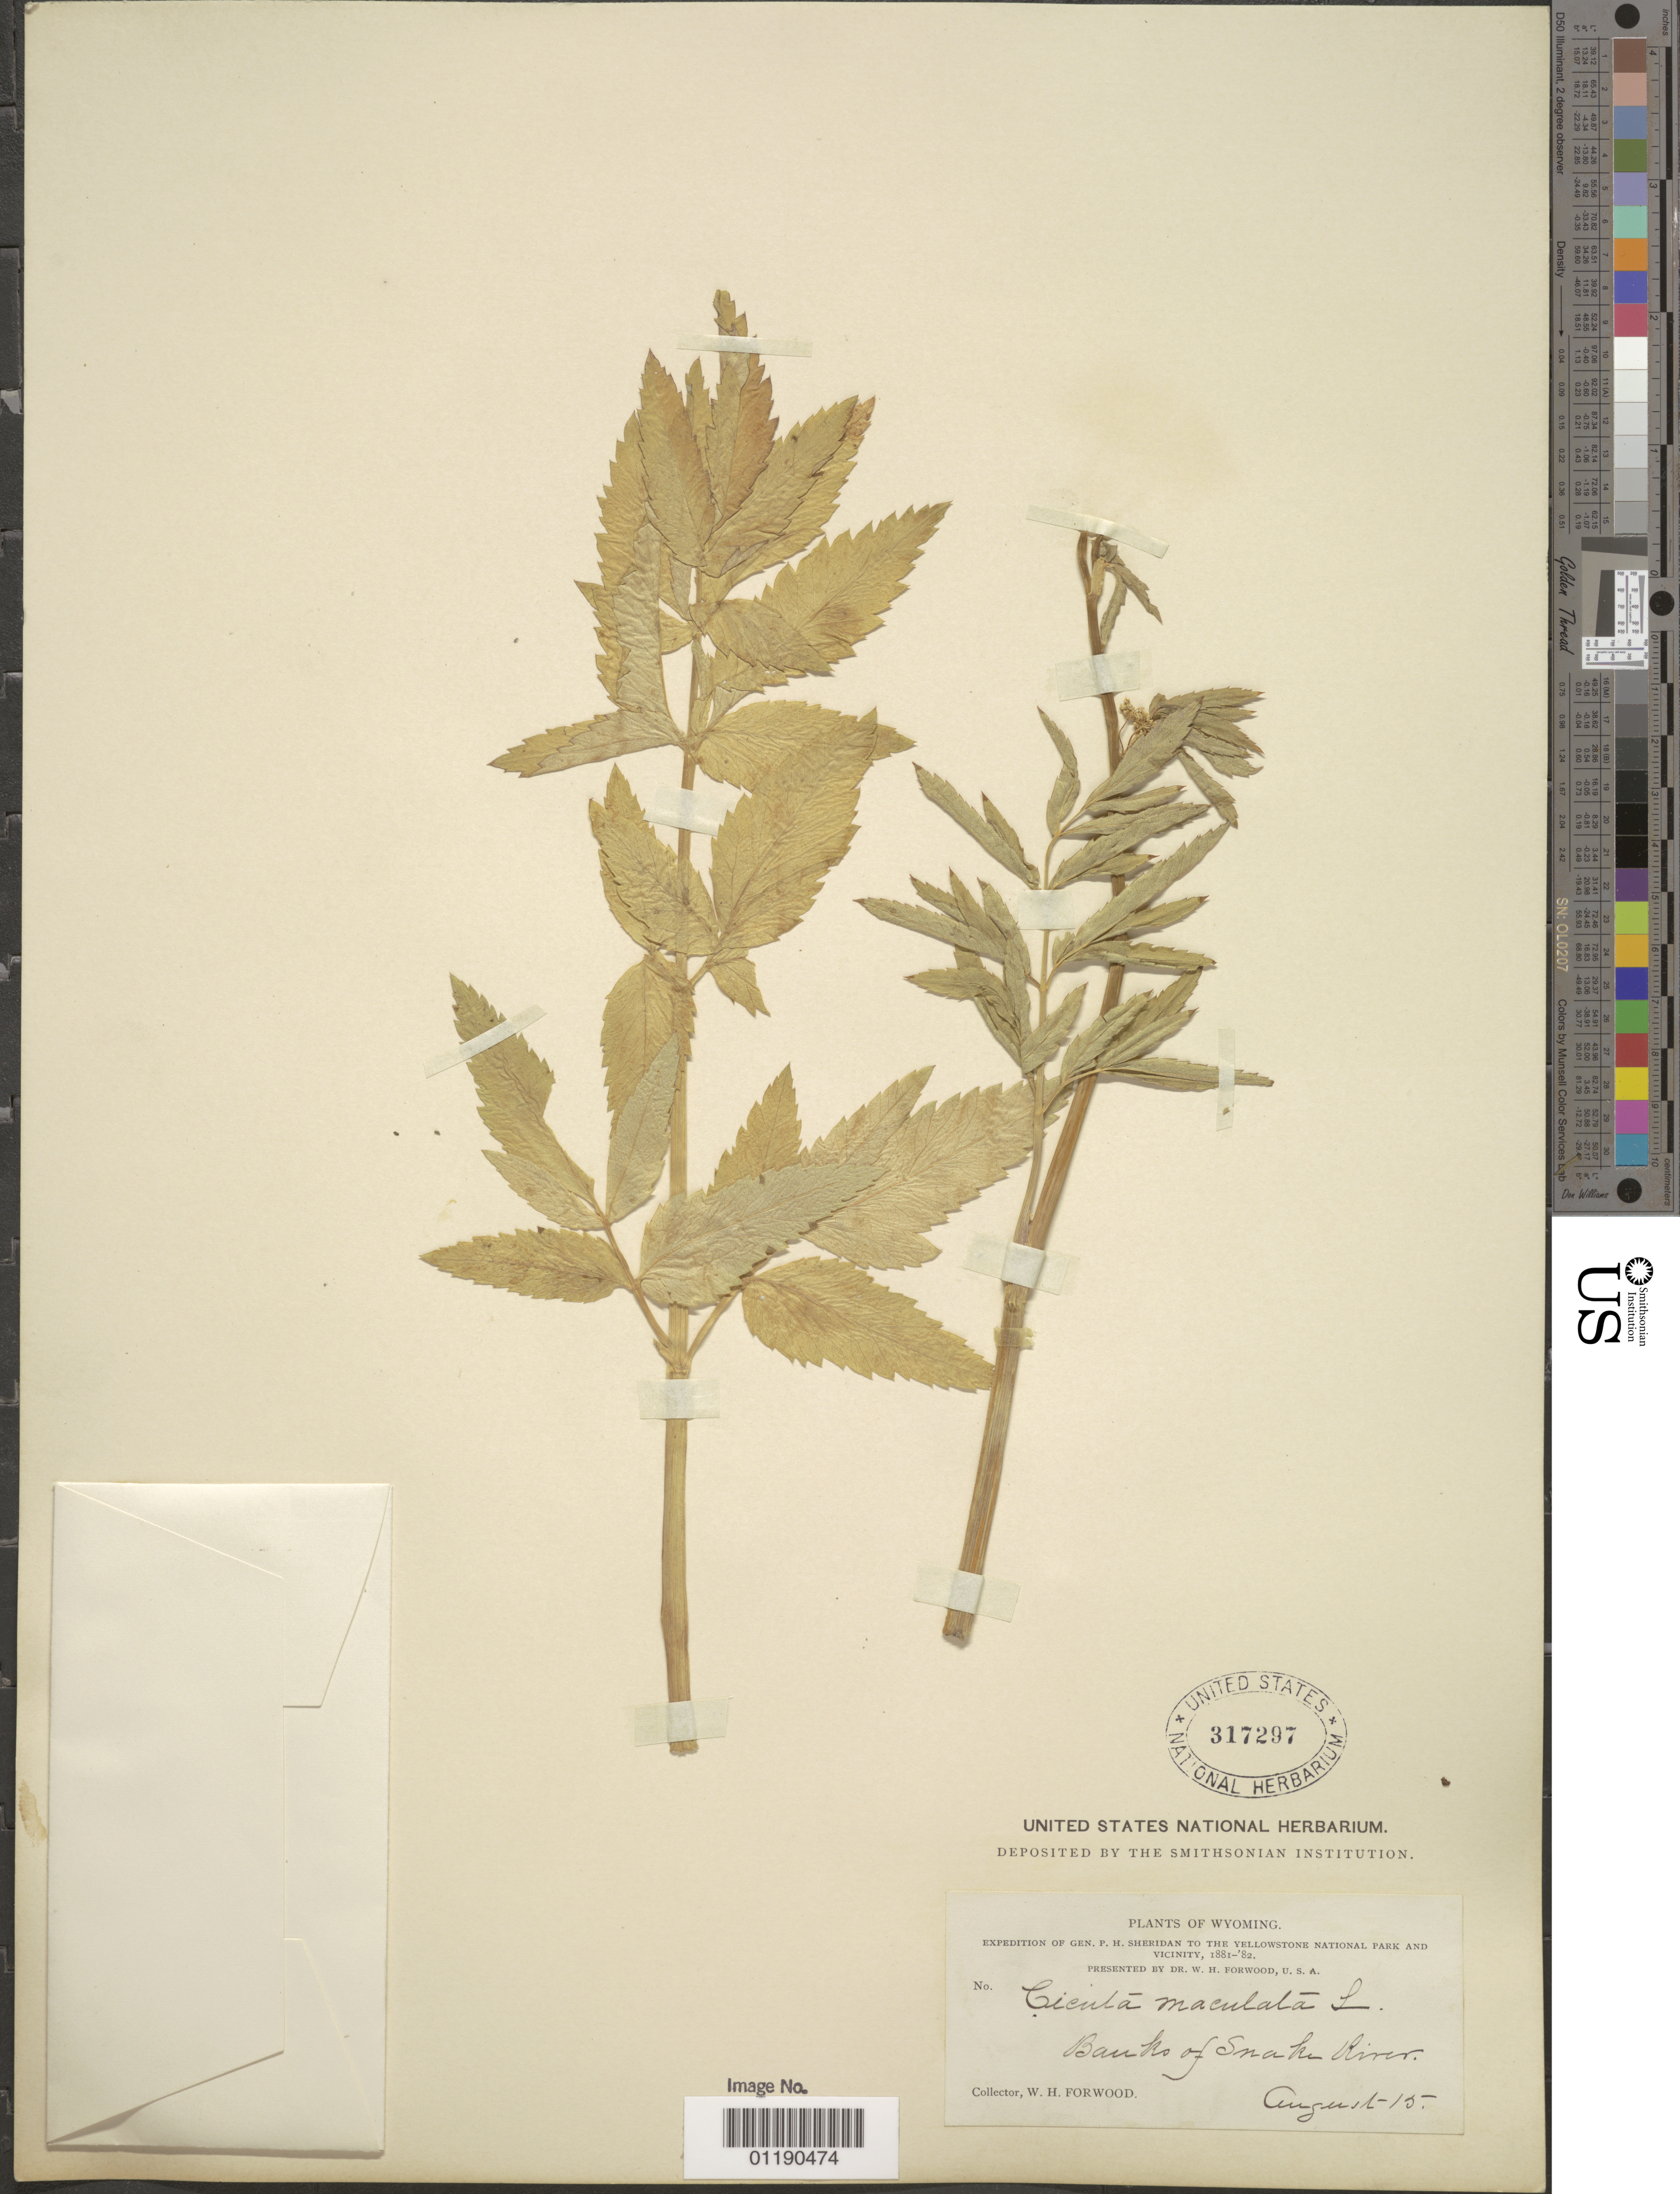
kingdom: Plantae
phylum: Tracheophyta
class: Magnoliopsida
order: Apiales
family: Apiaceae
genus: Cicuta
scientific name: Cicuta maculata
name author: L.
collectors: W. Forwood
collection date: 1881-08-15 or 1882-08-15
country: United States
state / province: Wyoming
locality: Banks of Snake River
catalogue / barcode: US 317297